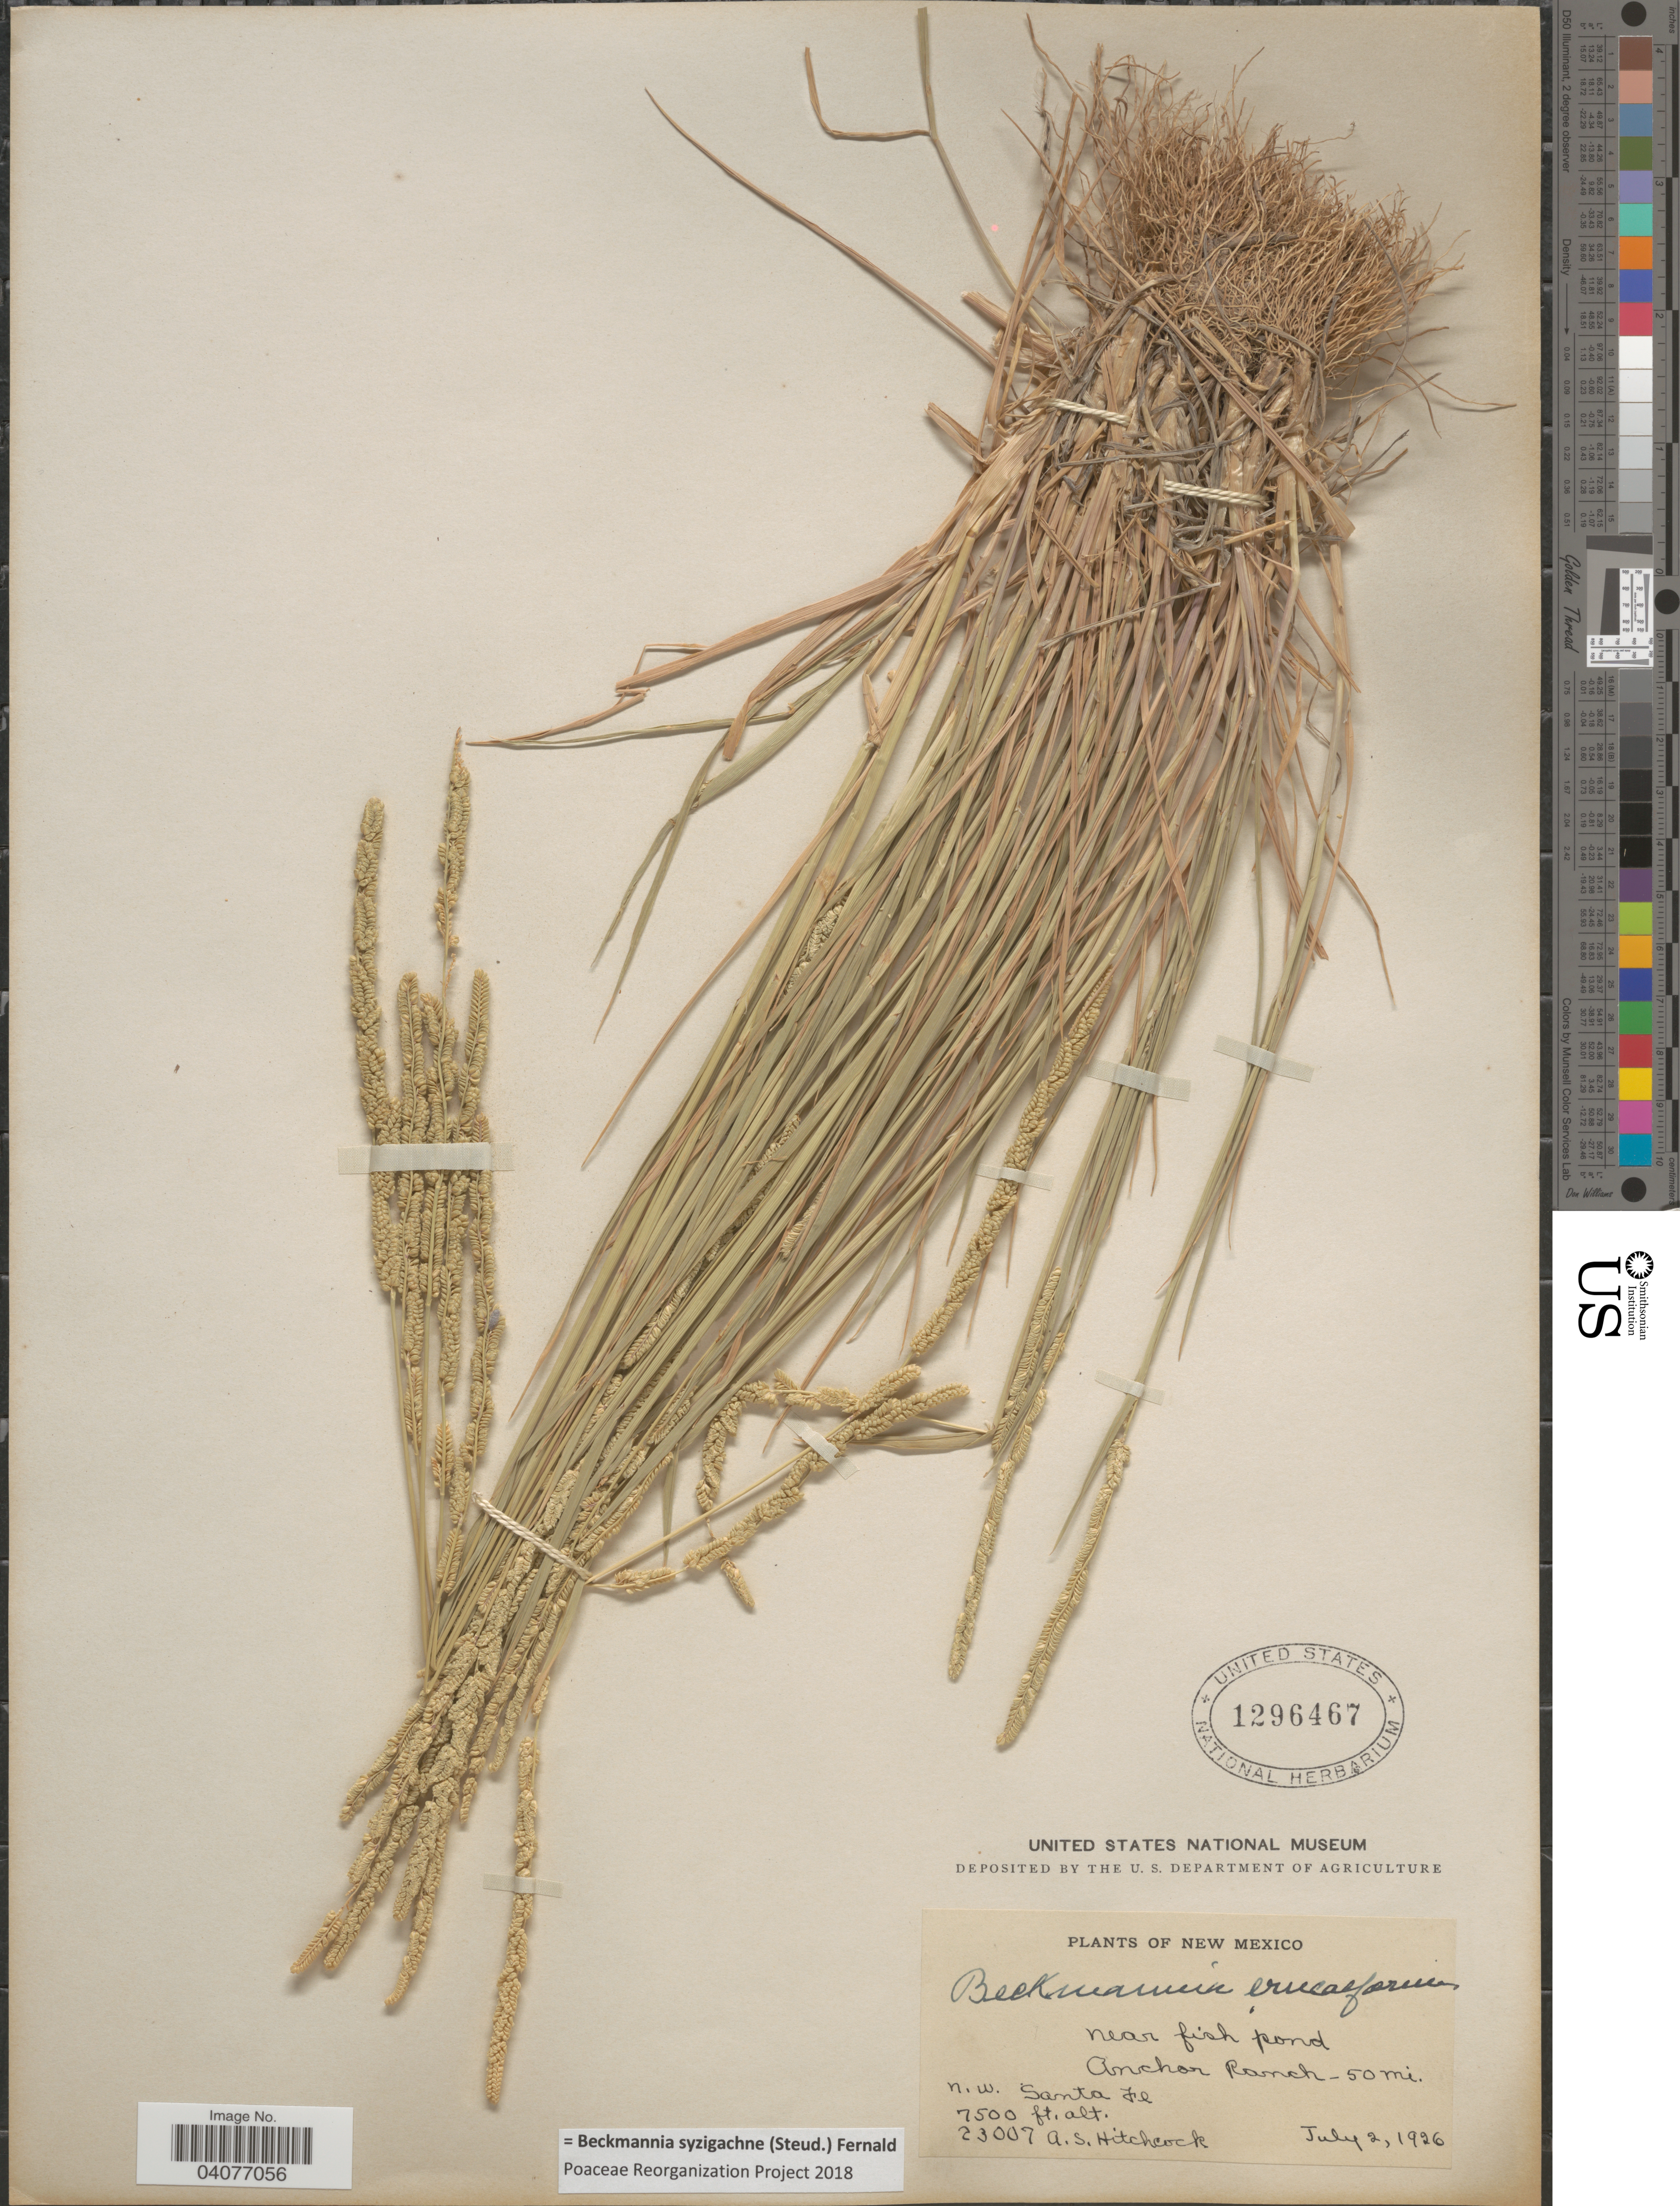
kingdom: Plantae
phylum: Tracheophyta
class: Liliopsida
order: Poales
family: Poaceae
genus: Beckmannia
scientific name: Beckmannia syzigachne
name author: (Steud.) Fernald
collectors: A. S. Hitchcock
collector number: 23007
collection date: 1926-07-02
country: United States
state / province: New Mexico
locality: Near fish pond. Anchor Ranch - 50 mi. n.w. Santa Fe.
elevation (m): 2286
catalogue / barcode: US 1296467